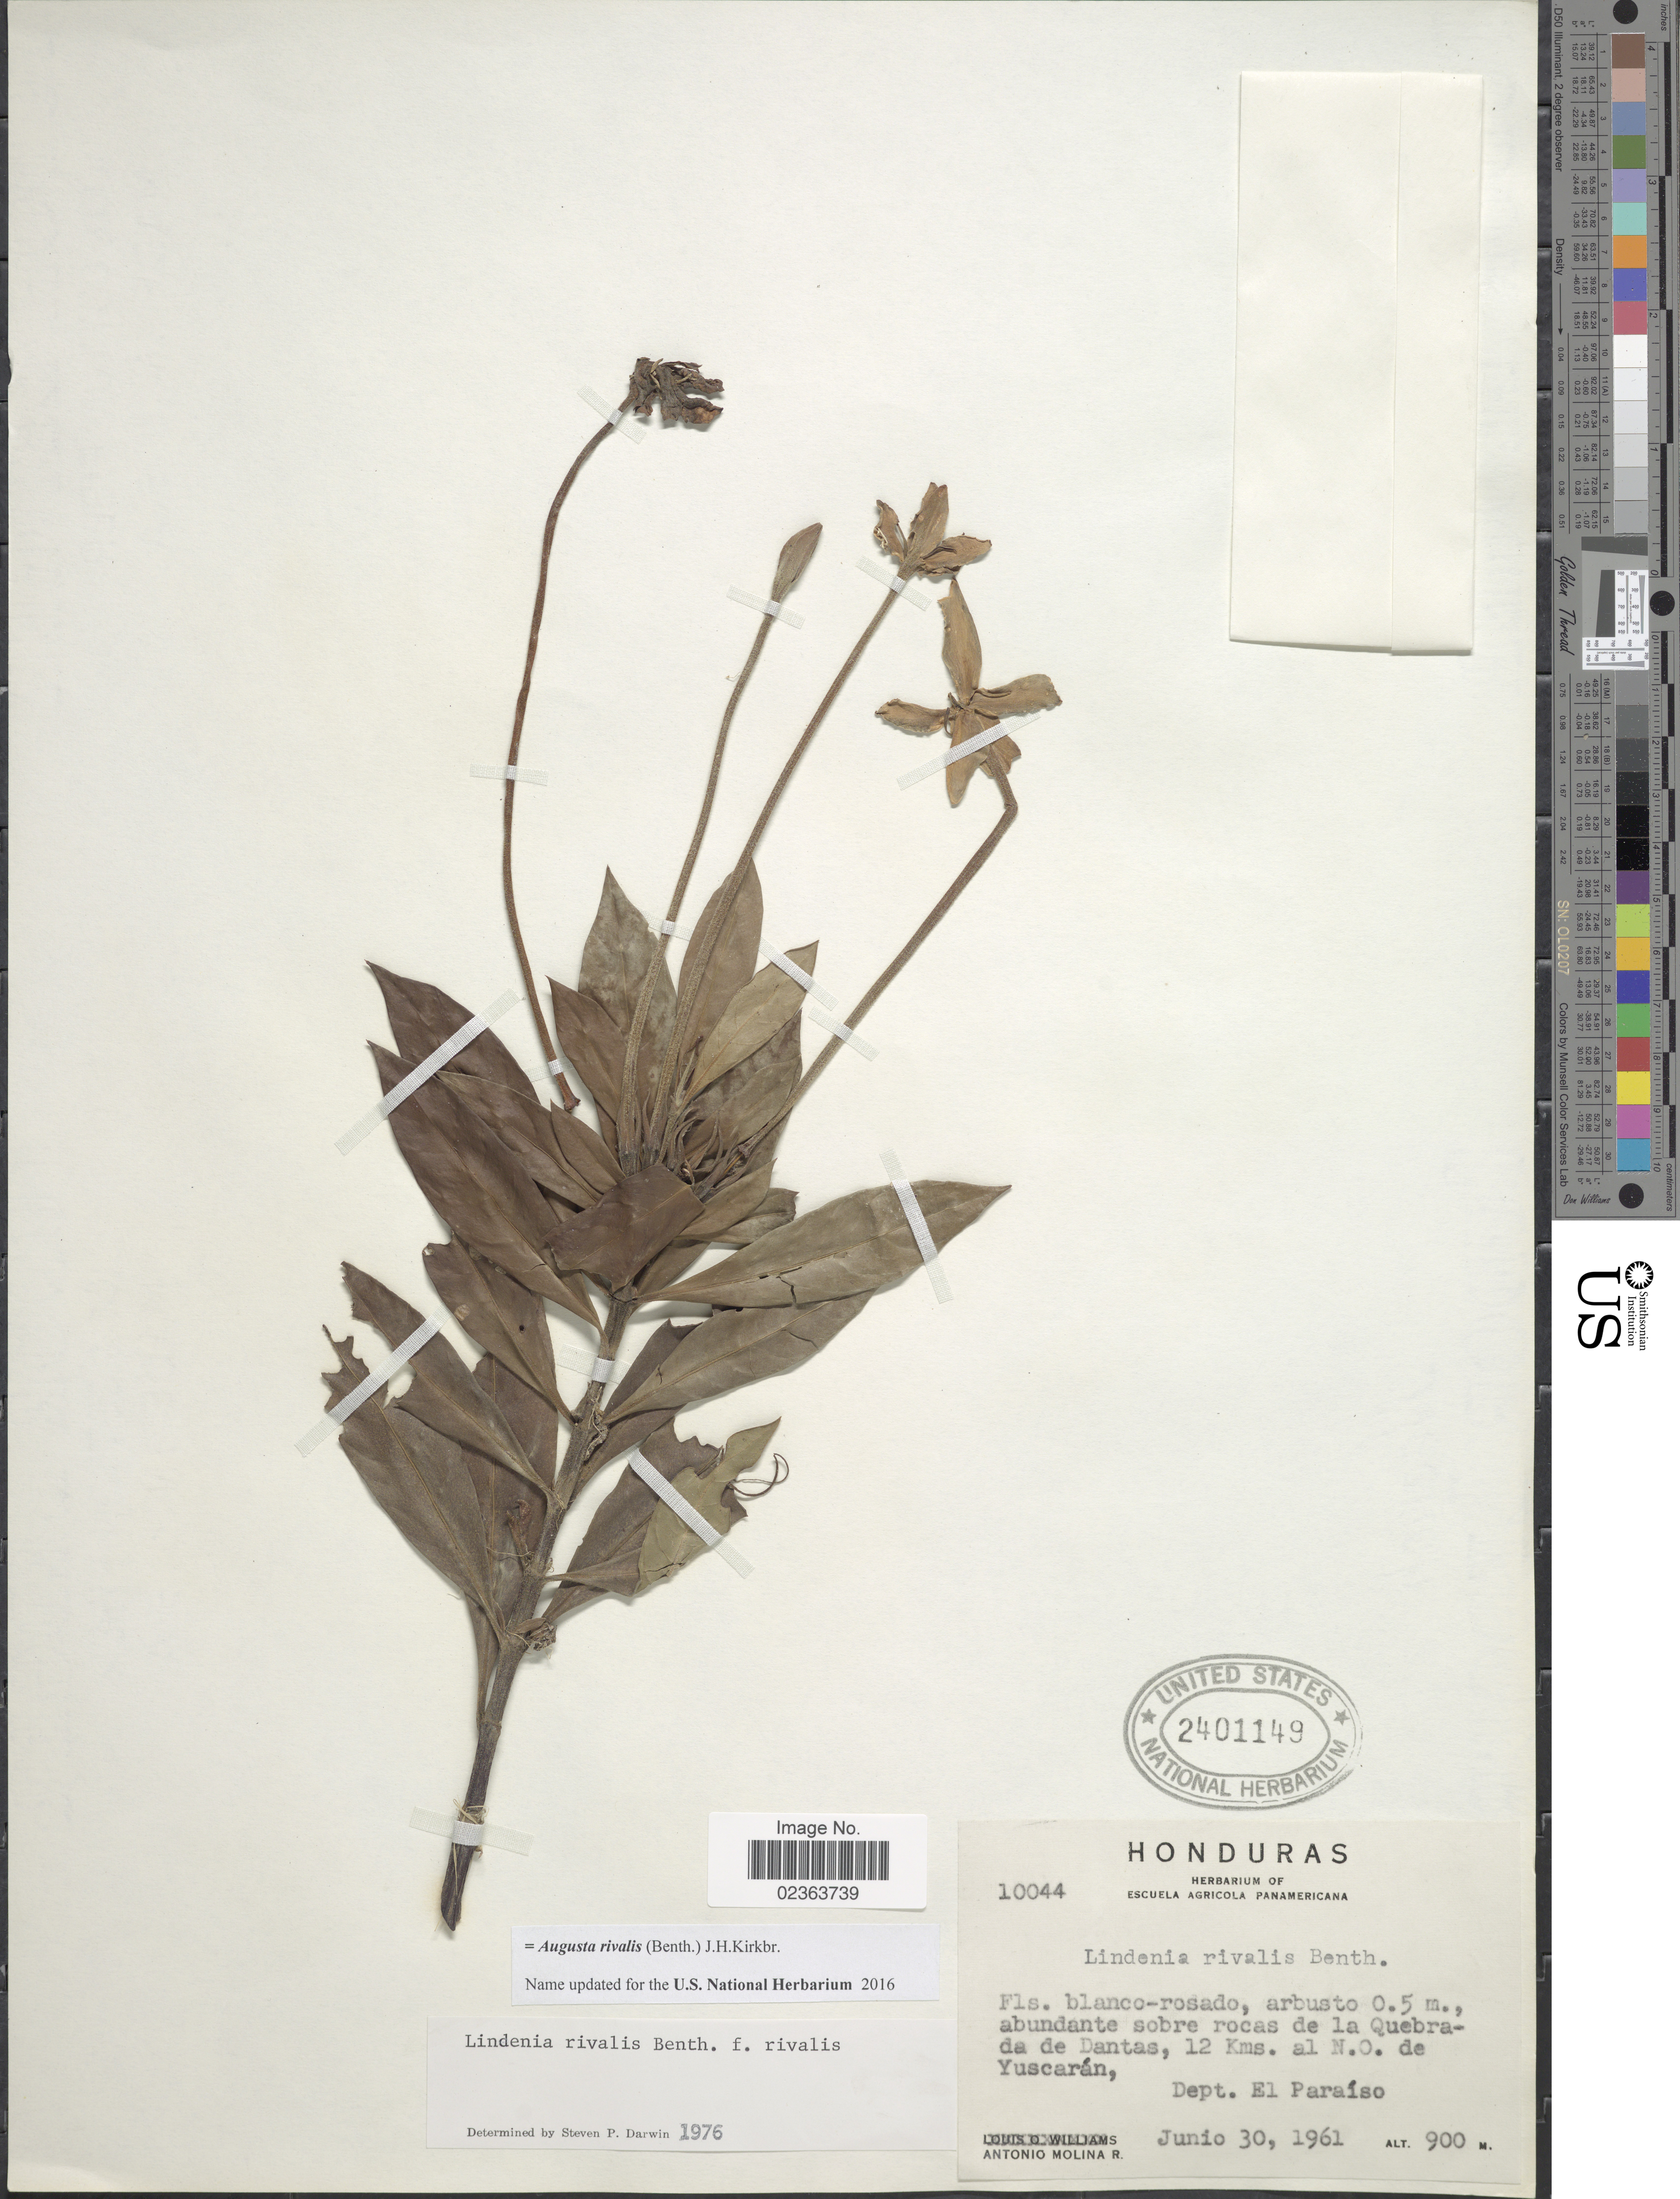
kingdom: Plantae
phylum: Tracheophyta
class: Magnoliopsida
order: Gentianales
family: Rubiaceae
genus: Augusta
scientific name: Augusta rivalis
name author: (Benth.) J.H. Kirkbr.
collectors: A. Molina R.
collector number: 10044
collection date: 1961-06-30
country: Honduras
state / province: El Paraíso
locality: Abundante sobre rocas de la Quebrada de Dantas, 12 Kms. al N.O. de Yuscaran, Dept. El Paraiso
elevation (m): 900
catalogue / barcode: US 2401149